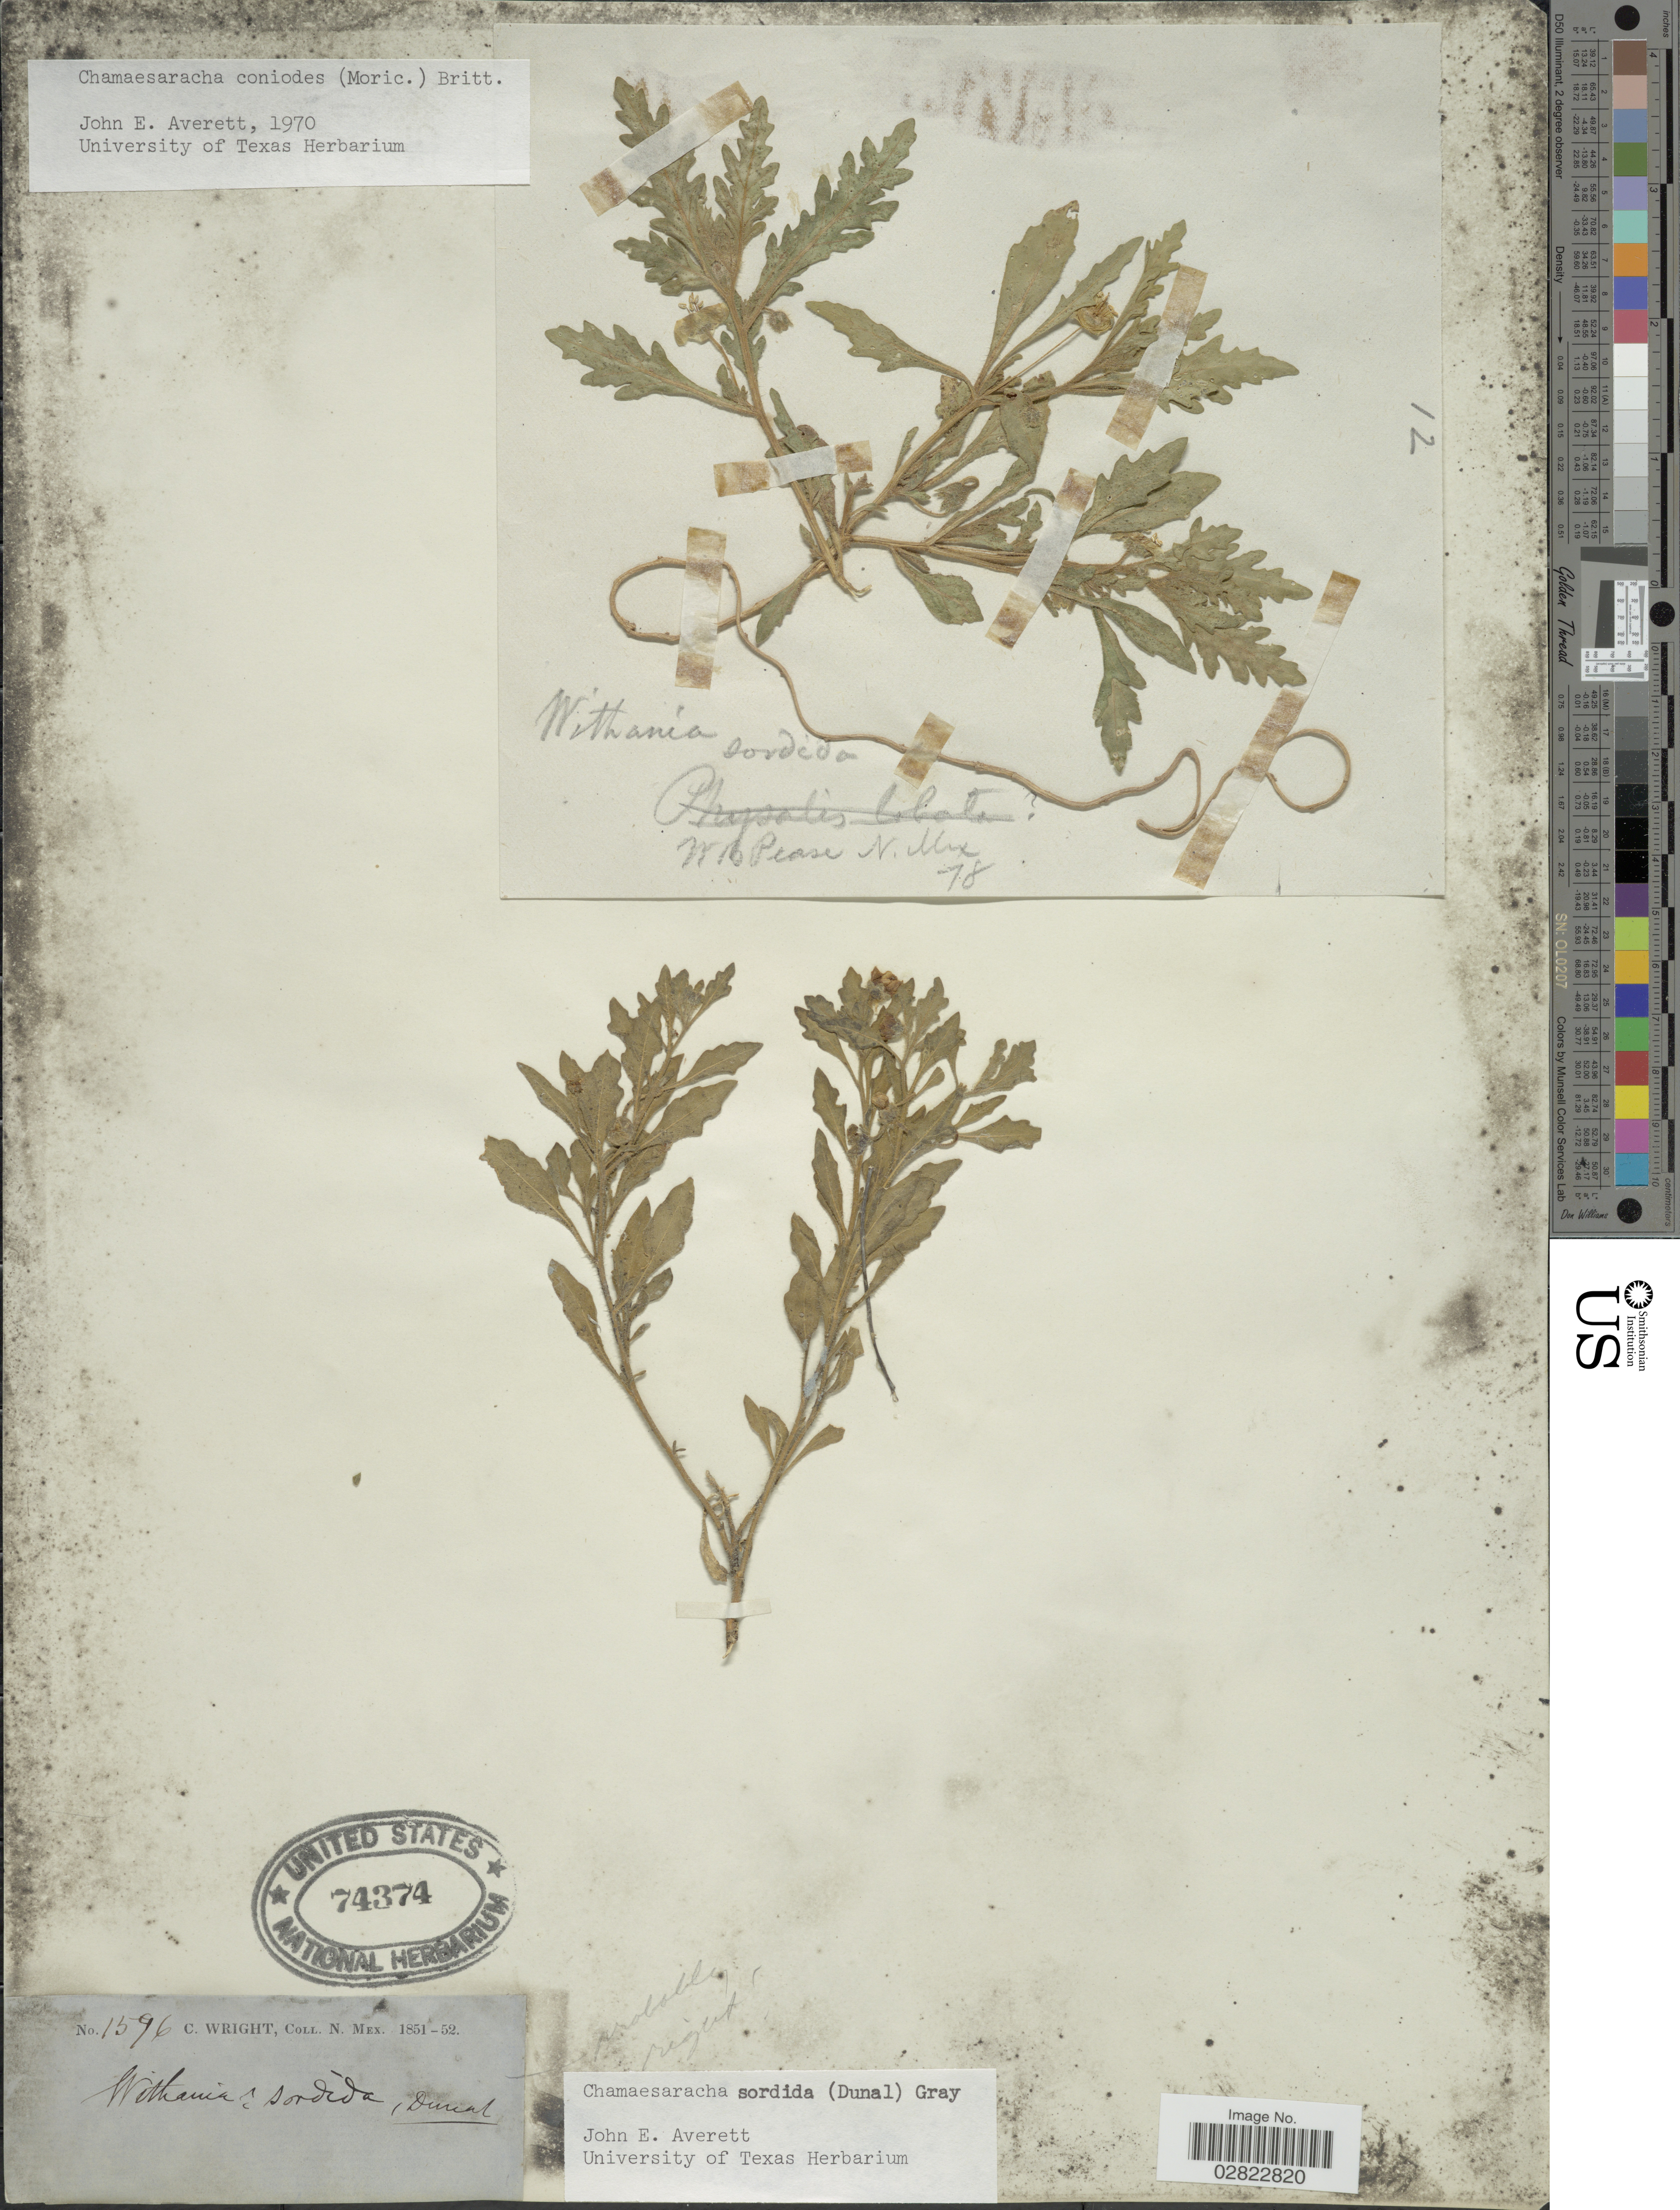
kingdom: Plantae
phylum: Tracheophyta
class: Magnoliopsida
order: Solanales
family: Solanaceae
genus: Chamaesaracha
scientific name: Chamaesaracha sordida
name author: (Dunal) S.F. Gray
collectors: C. Wright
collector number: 1596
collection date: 1851/1852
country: United States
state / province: New Mexico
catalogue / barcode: US 74374